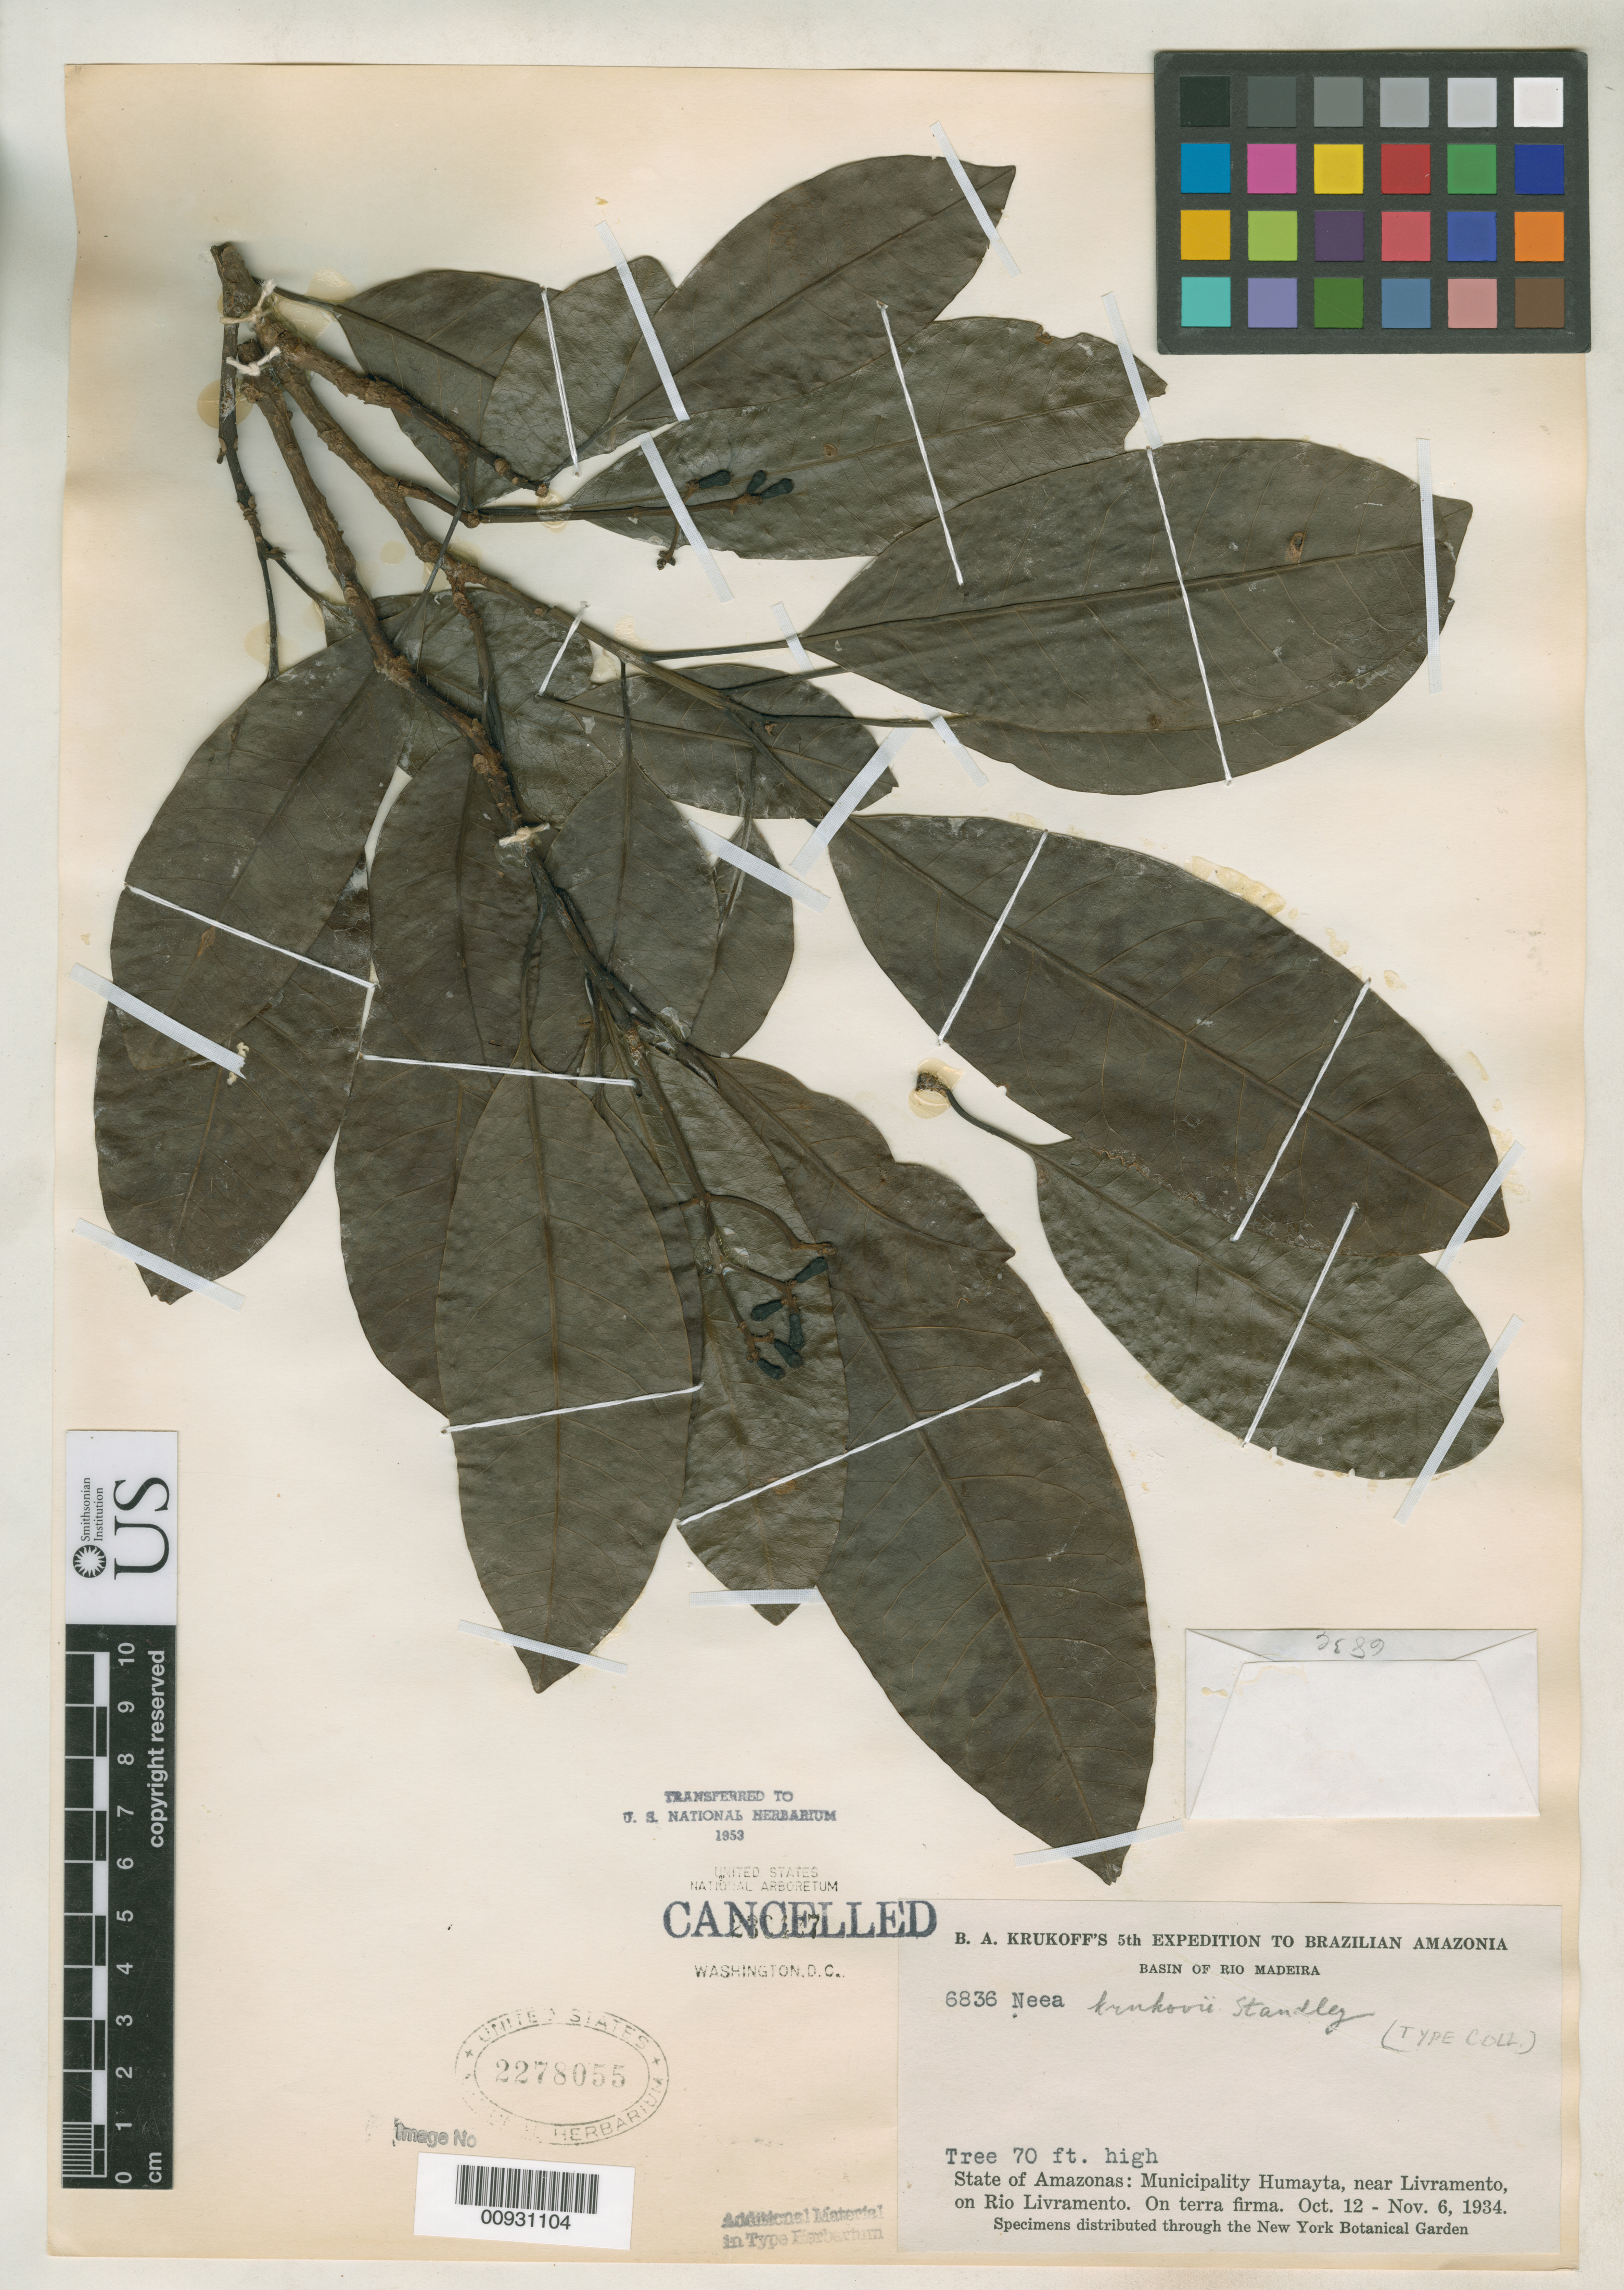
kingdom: Plantae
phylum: Tracheophyta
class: Magnoliopsida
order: Caryophyllales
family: Nyctaginaceae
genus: Neea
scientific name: Neea krukovii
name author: Standl.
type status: Isotype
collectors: B. A. Krukoff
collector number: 6836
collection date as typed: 12 Oct 1934 to 06 Nov 1934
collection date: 1934-10-12/1934-11-06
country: Brazil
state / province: Amazonas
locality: Humaitá, near Livramento on Río Livramento, basin of Río Madeira.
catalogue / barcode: US 2278055